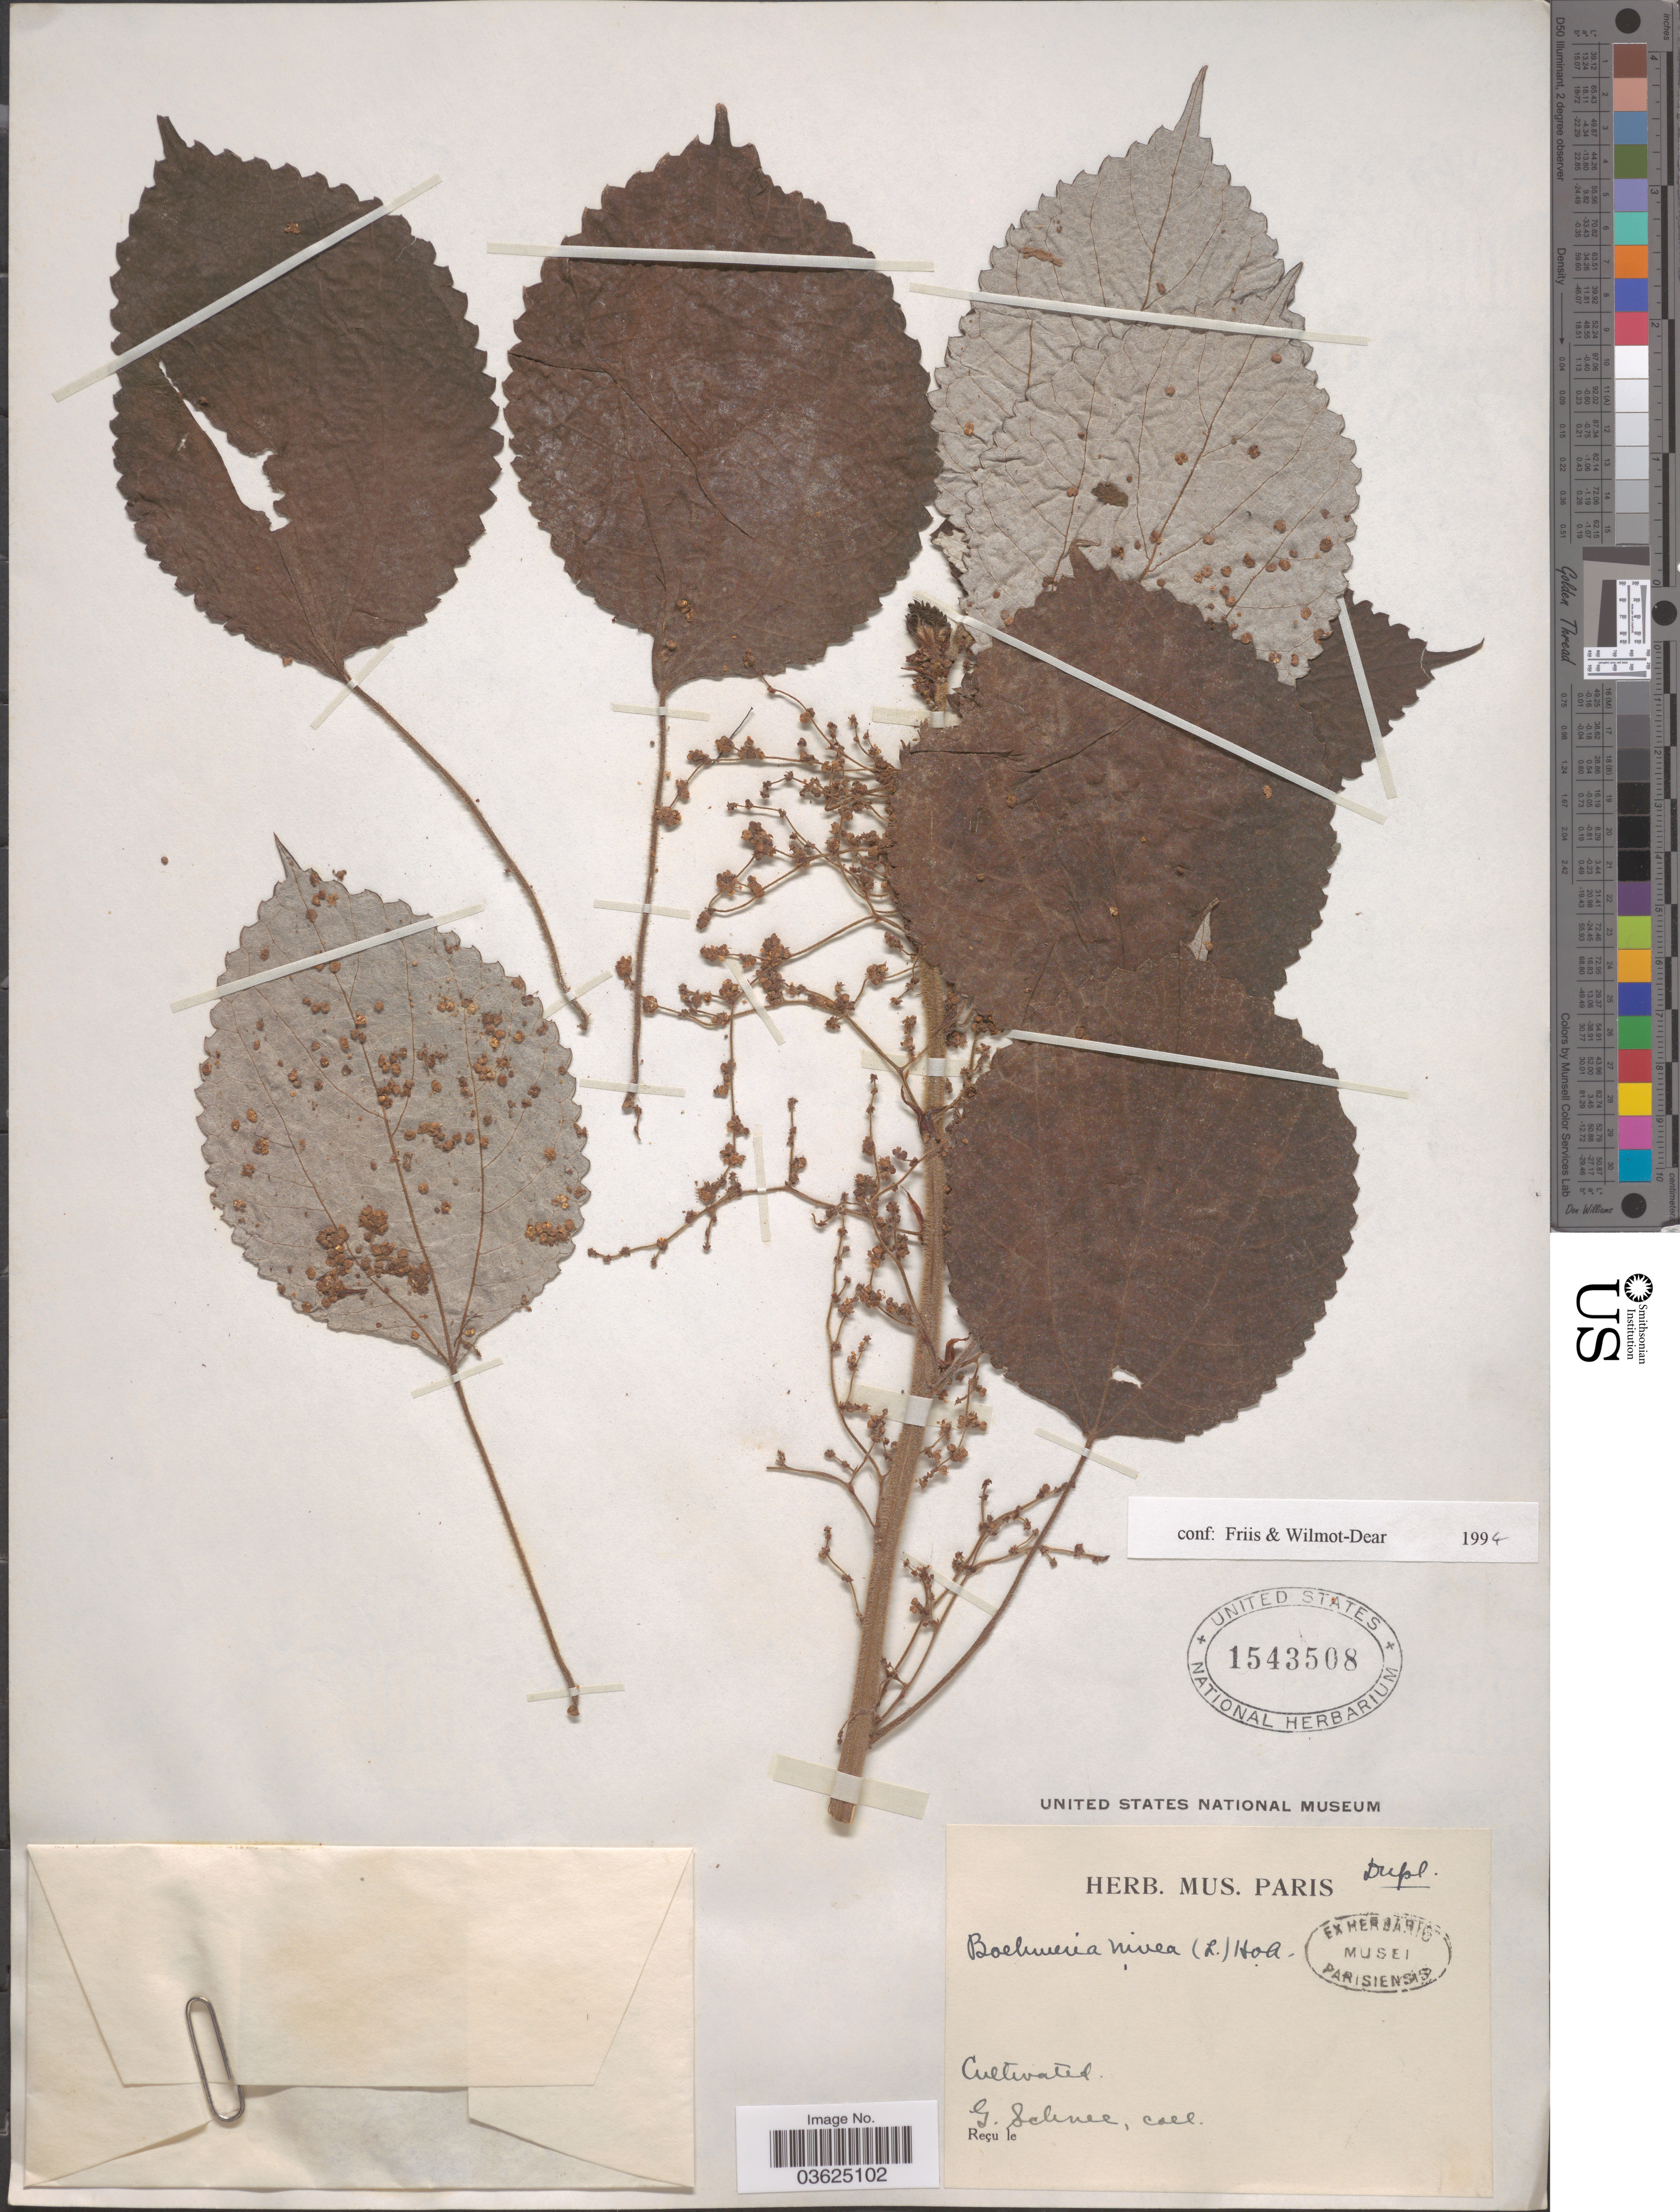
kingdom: Plantae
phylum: Tracheophyta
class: Magnoliopsida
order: Rosales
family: Urticaceae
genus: Boehmeria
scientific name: Boehmeria nivea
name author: (L.) Gaudich.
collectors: G. Schnée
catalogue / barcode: US 1543508